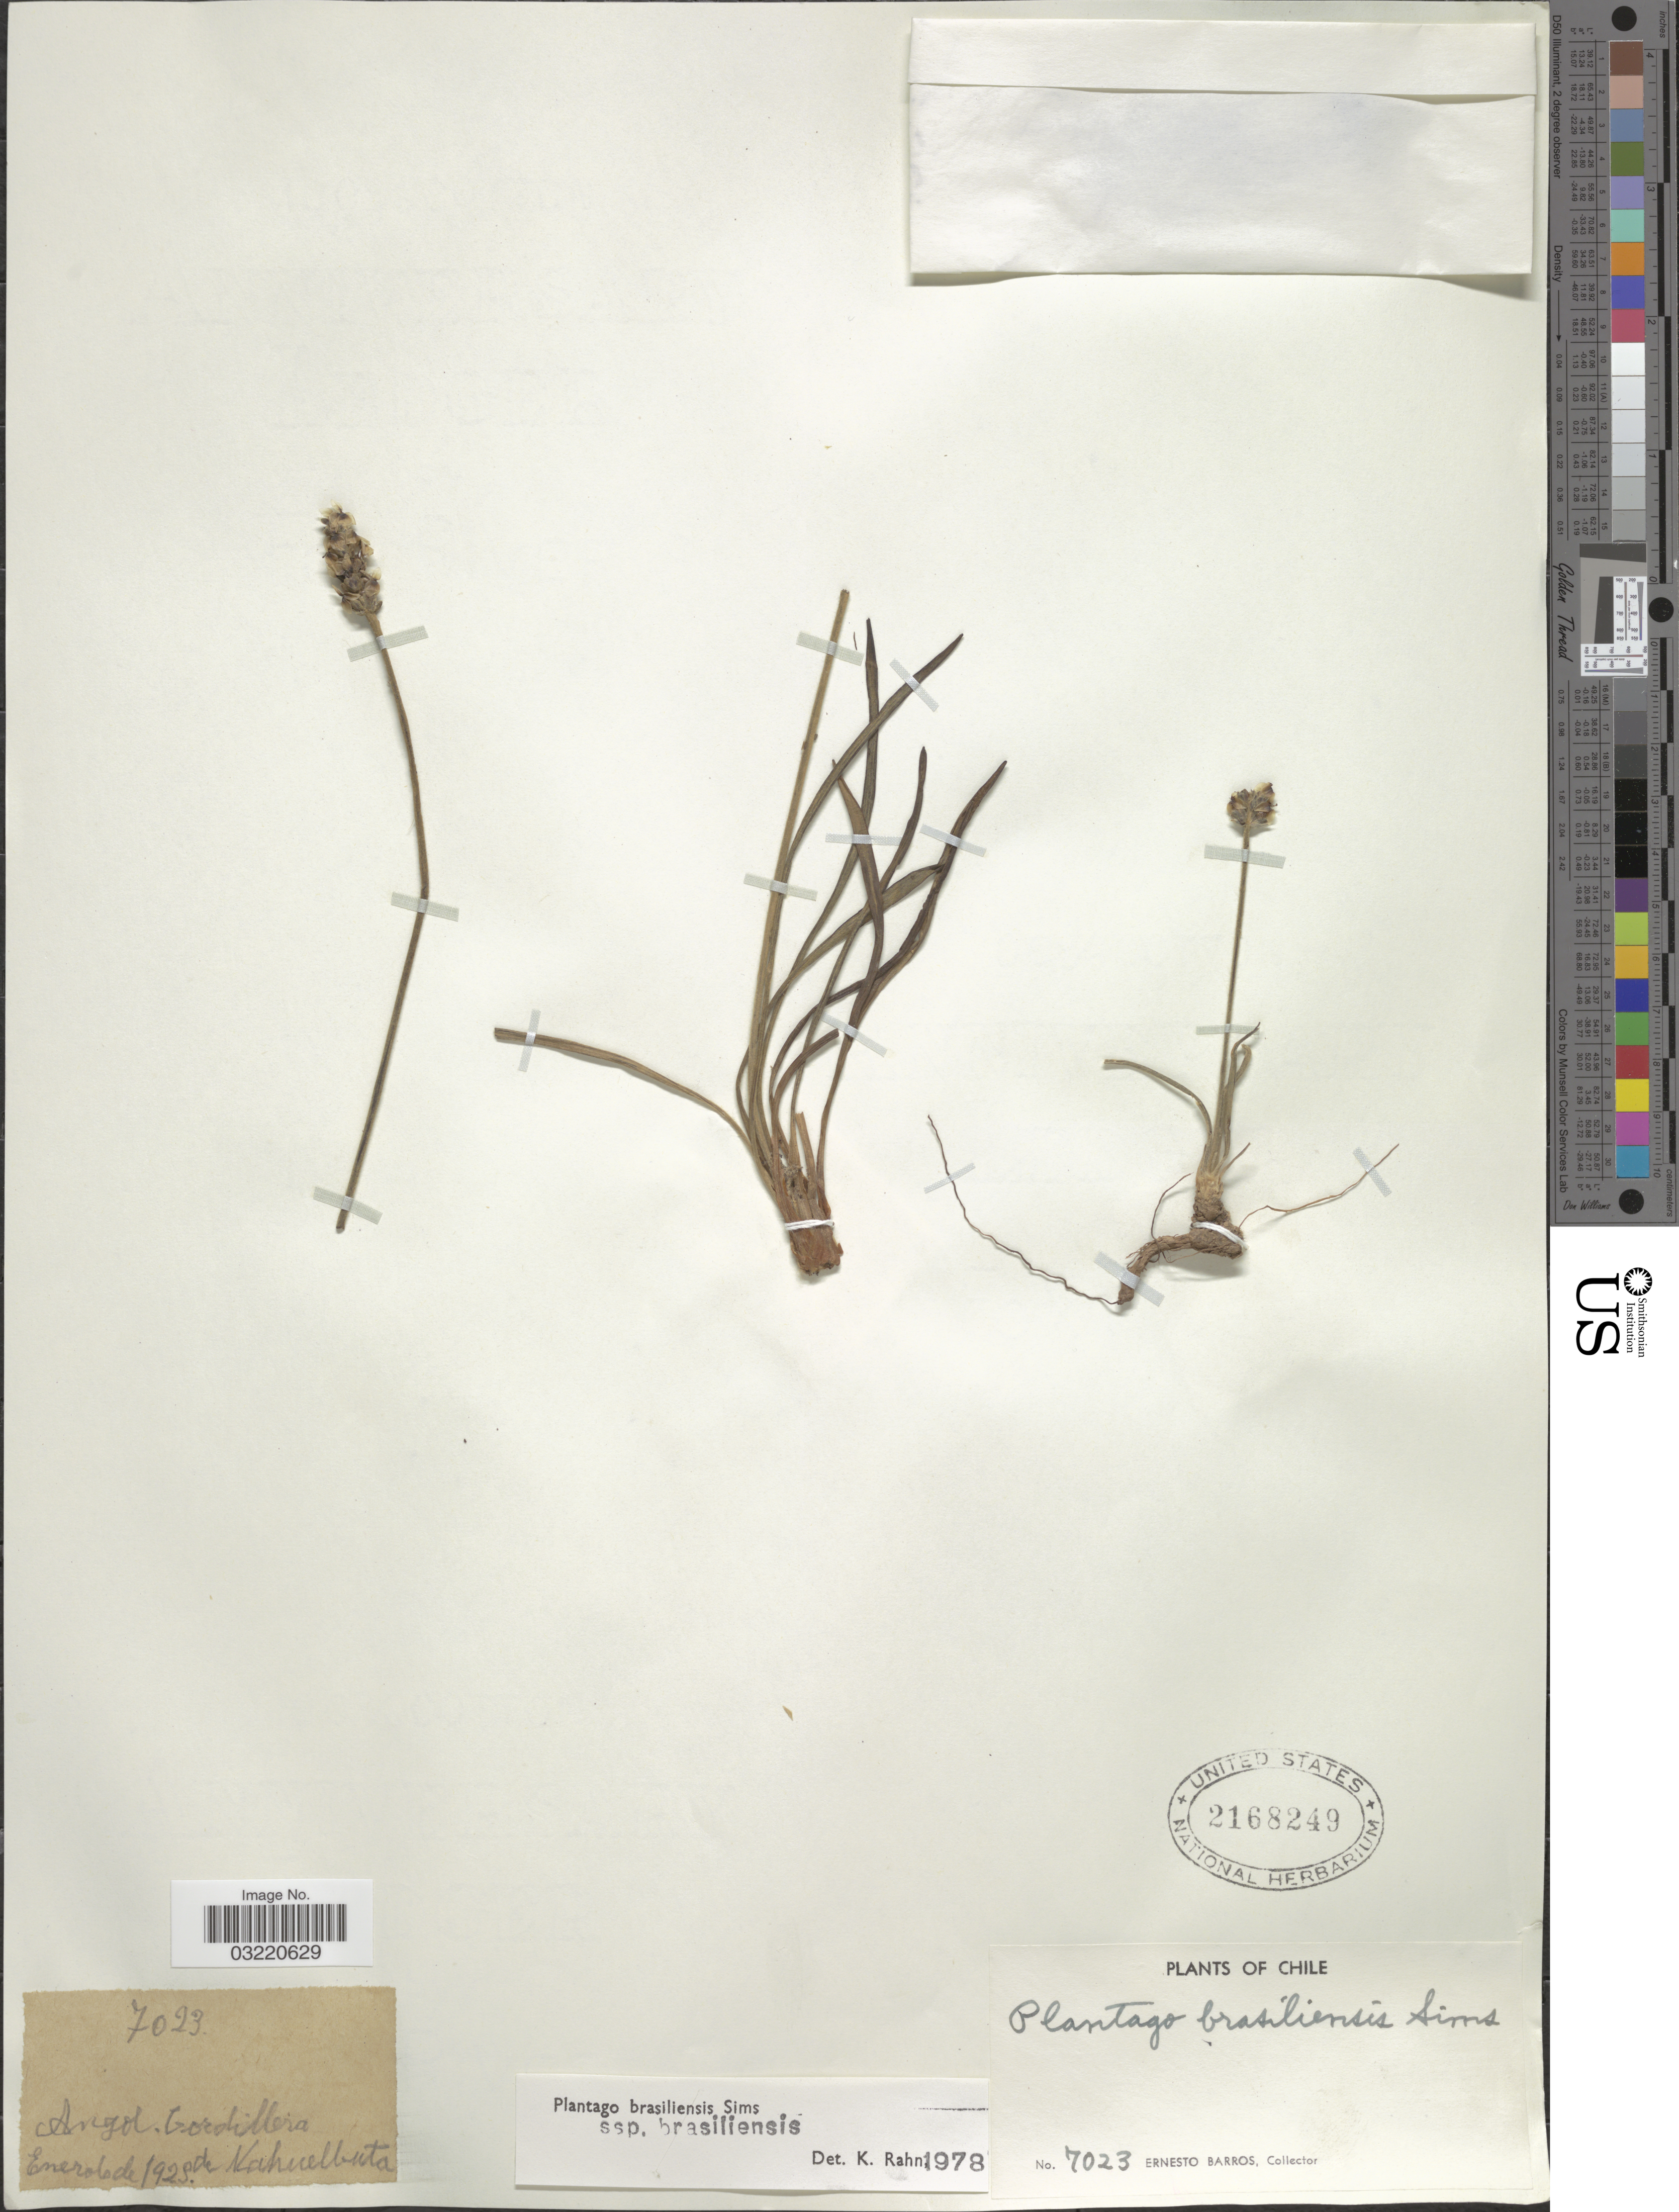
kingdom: Plantae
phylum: Tracheophyta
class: Magnoliopsida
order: Lamiales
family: Plantaginaceae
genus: Plantago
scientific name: Plantago brasiliensis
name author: Sims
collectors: E. Barros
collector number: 7023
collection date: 1923-01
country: Chile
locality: Angol. Cordillera. Nahuelbuta.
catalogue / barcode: US 2168249